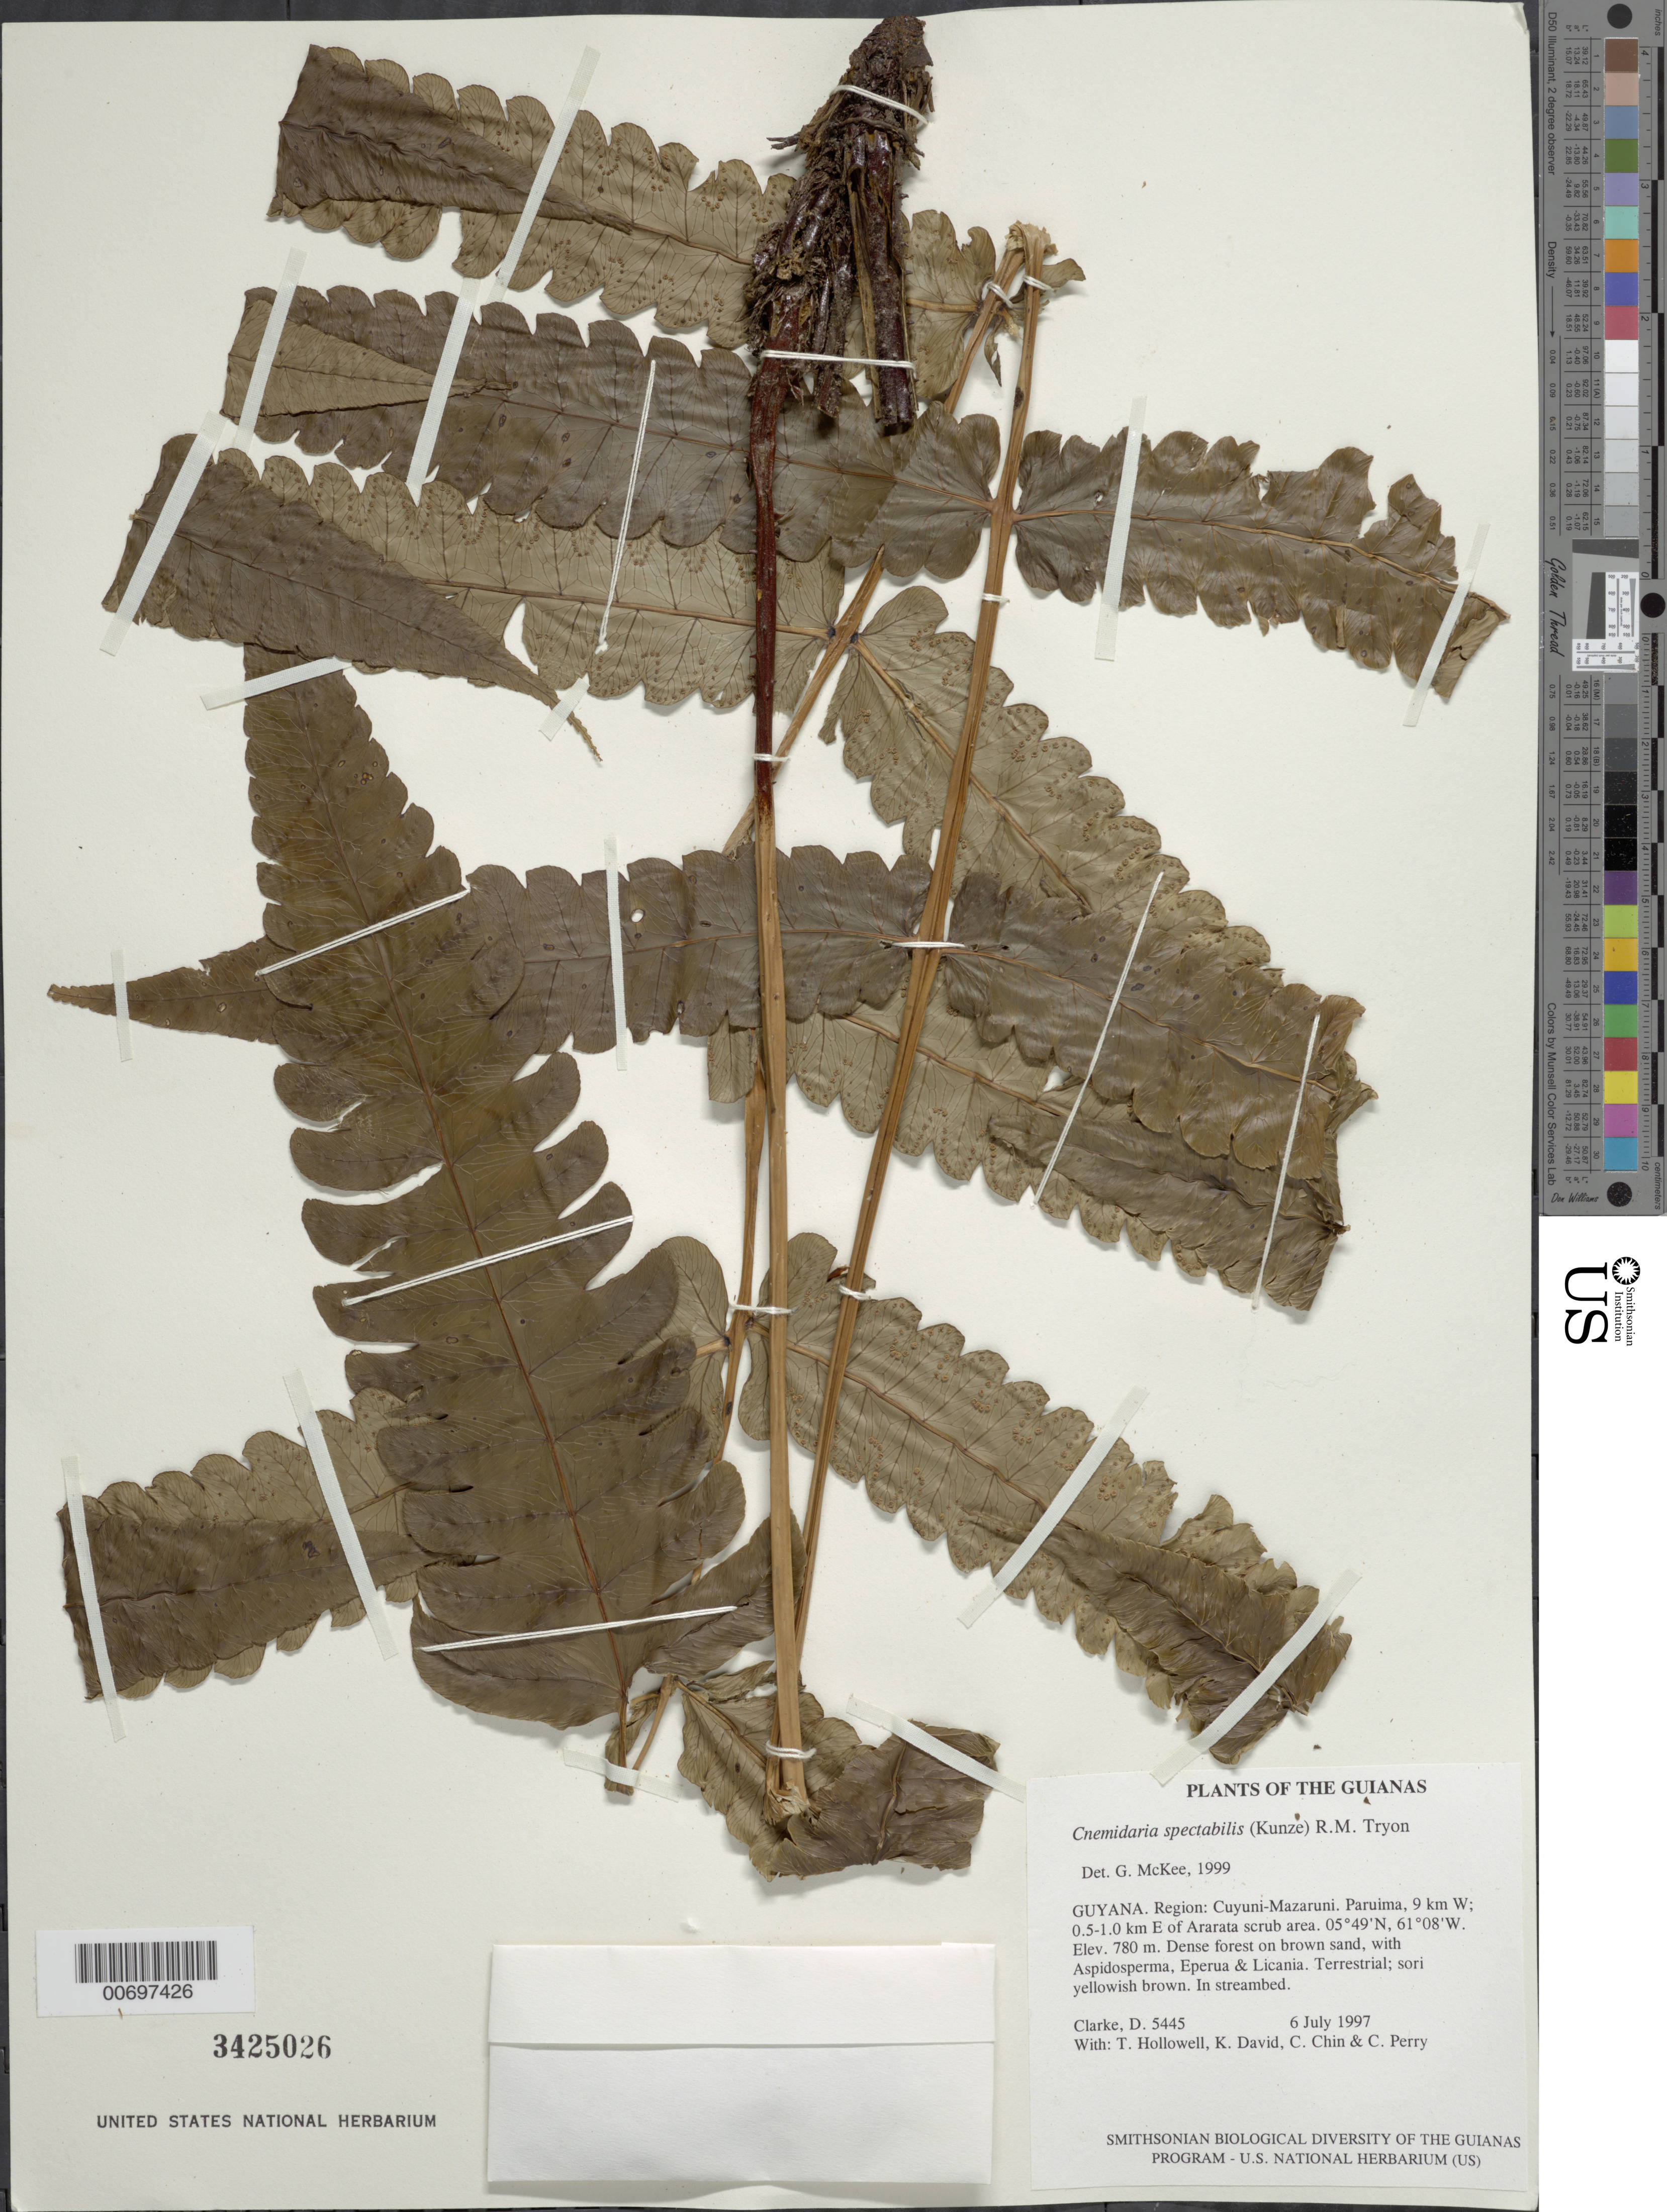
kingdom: Plantae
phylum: Tracheophyta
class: Polypodiopsida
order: Cyatheales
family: Cyatheaceae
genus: Cyathea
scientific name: Cyathea spectabilis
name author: (Kunze) Domin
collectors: H. D. Clarke, T. Hollowell, K. David, C. Chin & C. Perry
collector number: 5445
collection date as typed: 6 July 1997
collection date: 1997-07-06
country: Guyana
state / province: Cuyuni-Mazaruni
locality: Paruima, 9 km W; 0.5-1.0 km E of Ararata scrub area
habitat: Dense forest on brown sand, with Aspidosperma, Eperua & Licania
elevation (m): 780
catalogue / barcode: US 3425026